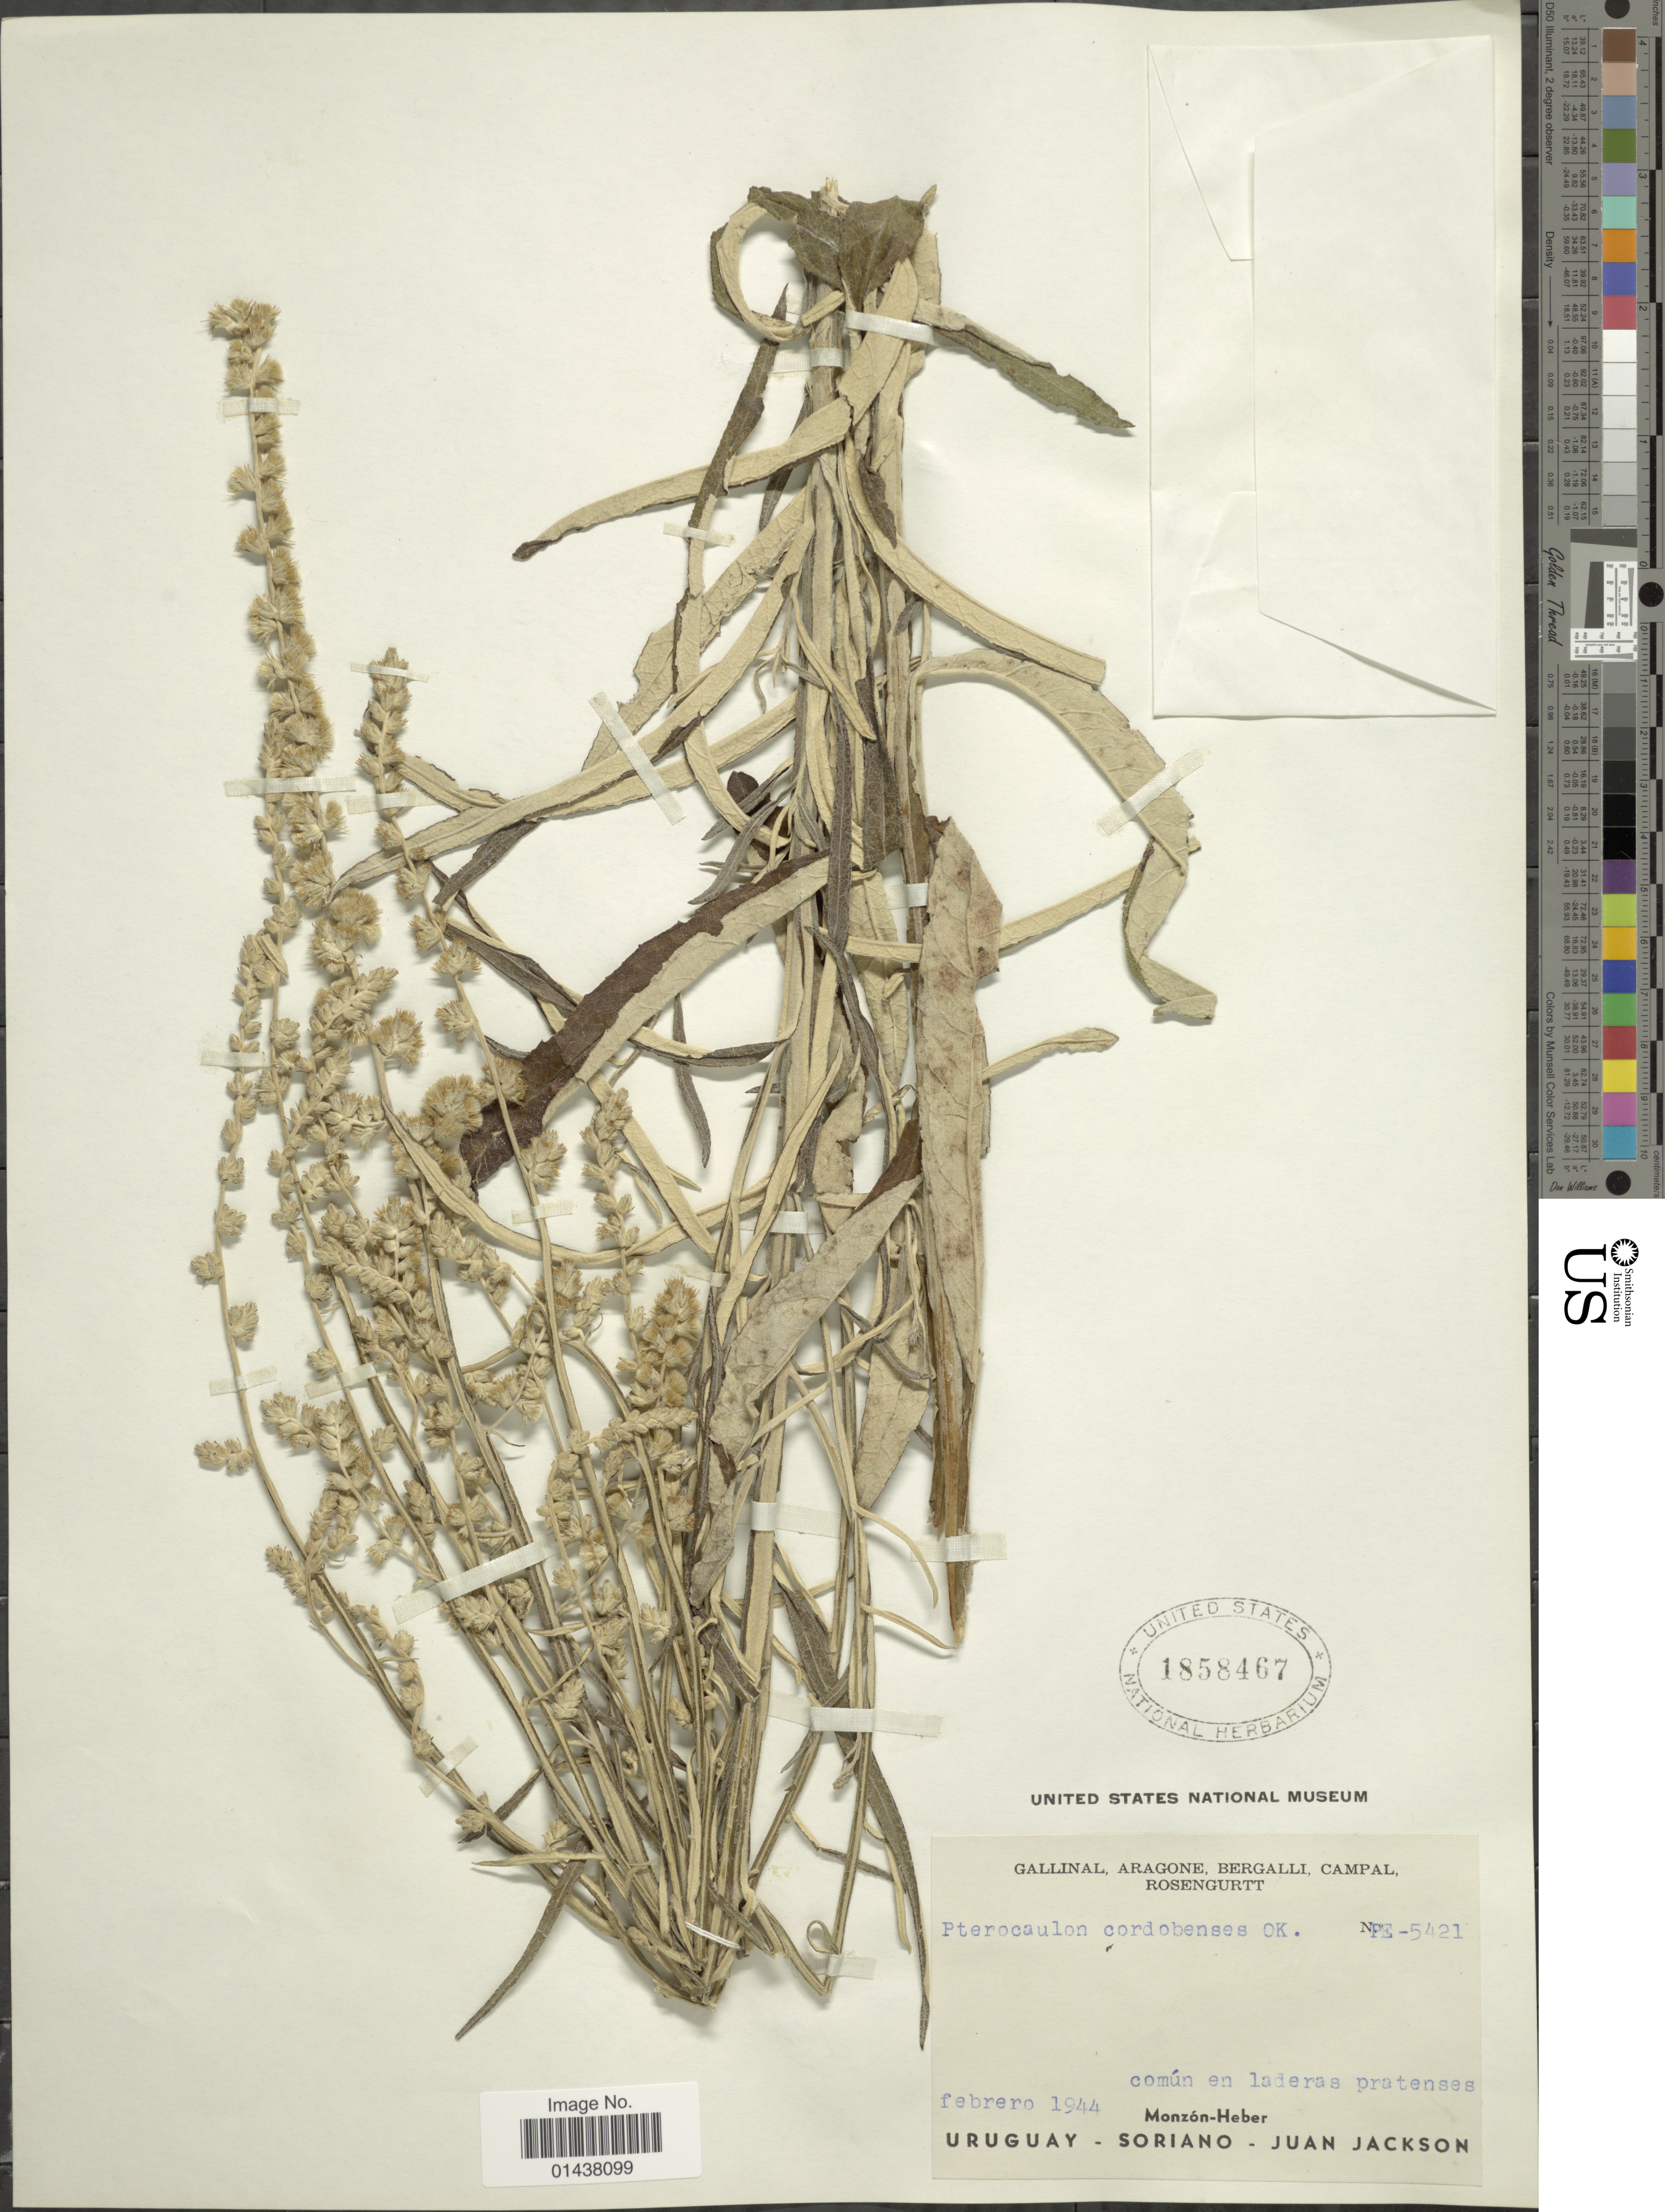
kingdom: Plantae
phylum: Tracheophyta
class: Magnoliopsida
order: Asterales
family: Asteraceae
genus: Pterocaulon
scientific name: Pterocaulon cordobense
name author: Kuntze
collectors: -. Gallinal, -- Aragone, -- Bergalli, -- Campal & Rosengurtt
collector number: PE5421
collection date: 1944-02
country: Uruguay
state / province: Soriano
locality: Monzon-Heber, Juan Jackson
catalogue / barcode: US 1858467